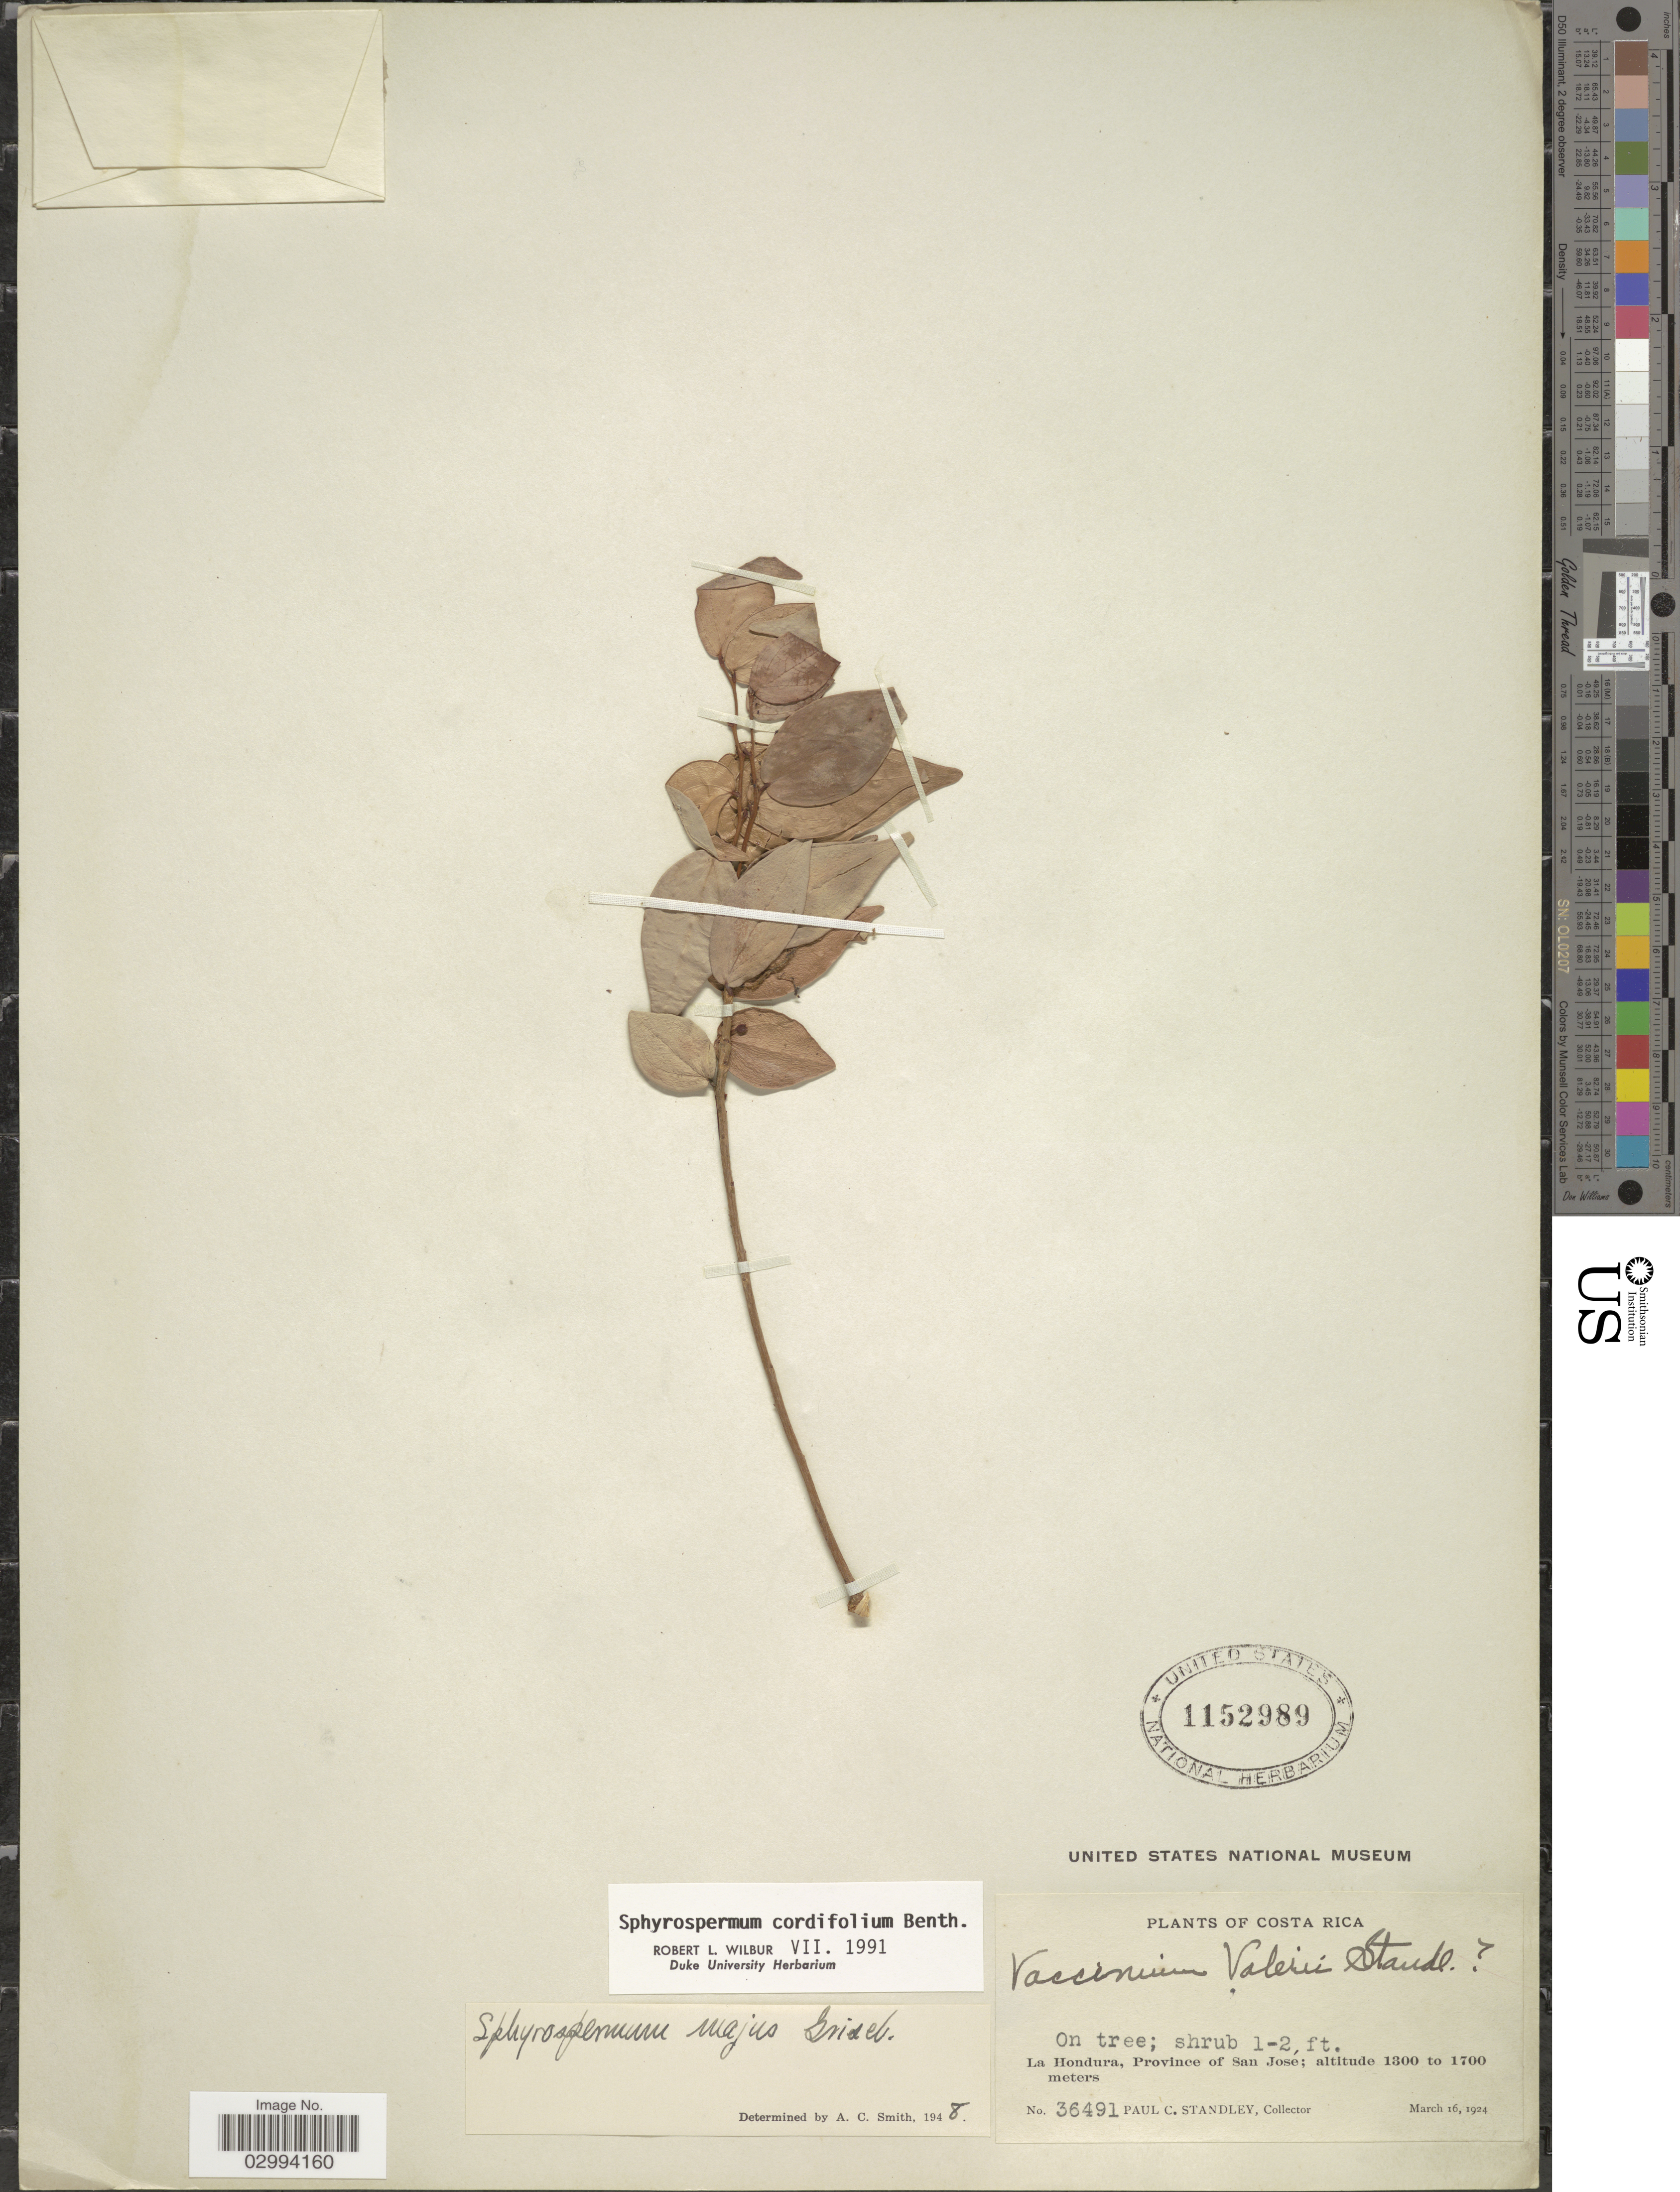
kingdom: Plantae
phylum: Tracheophyta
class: Magnoliopsida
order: Ericales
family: Ericaceae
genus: Sphyrospermum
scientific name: Sphyrospermum cordifolium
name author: Benth.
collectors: P. C. Standley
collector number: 36491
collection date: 1924-03-16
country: Costa Rica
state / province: San José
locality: La Hondura.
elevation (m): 1300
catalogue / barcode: US 1152989